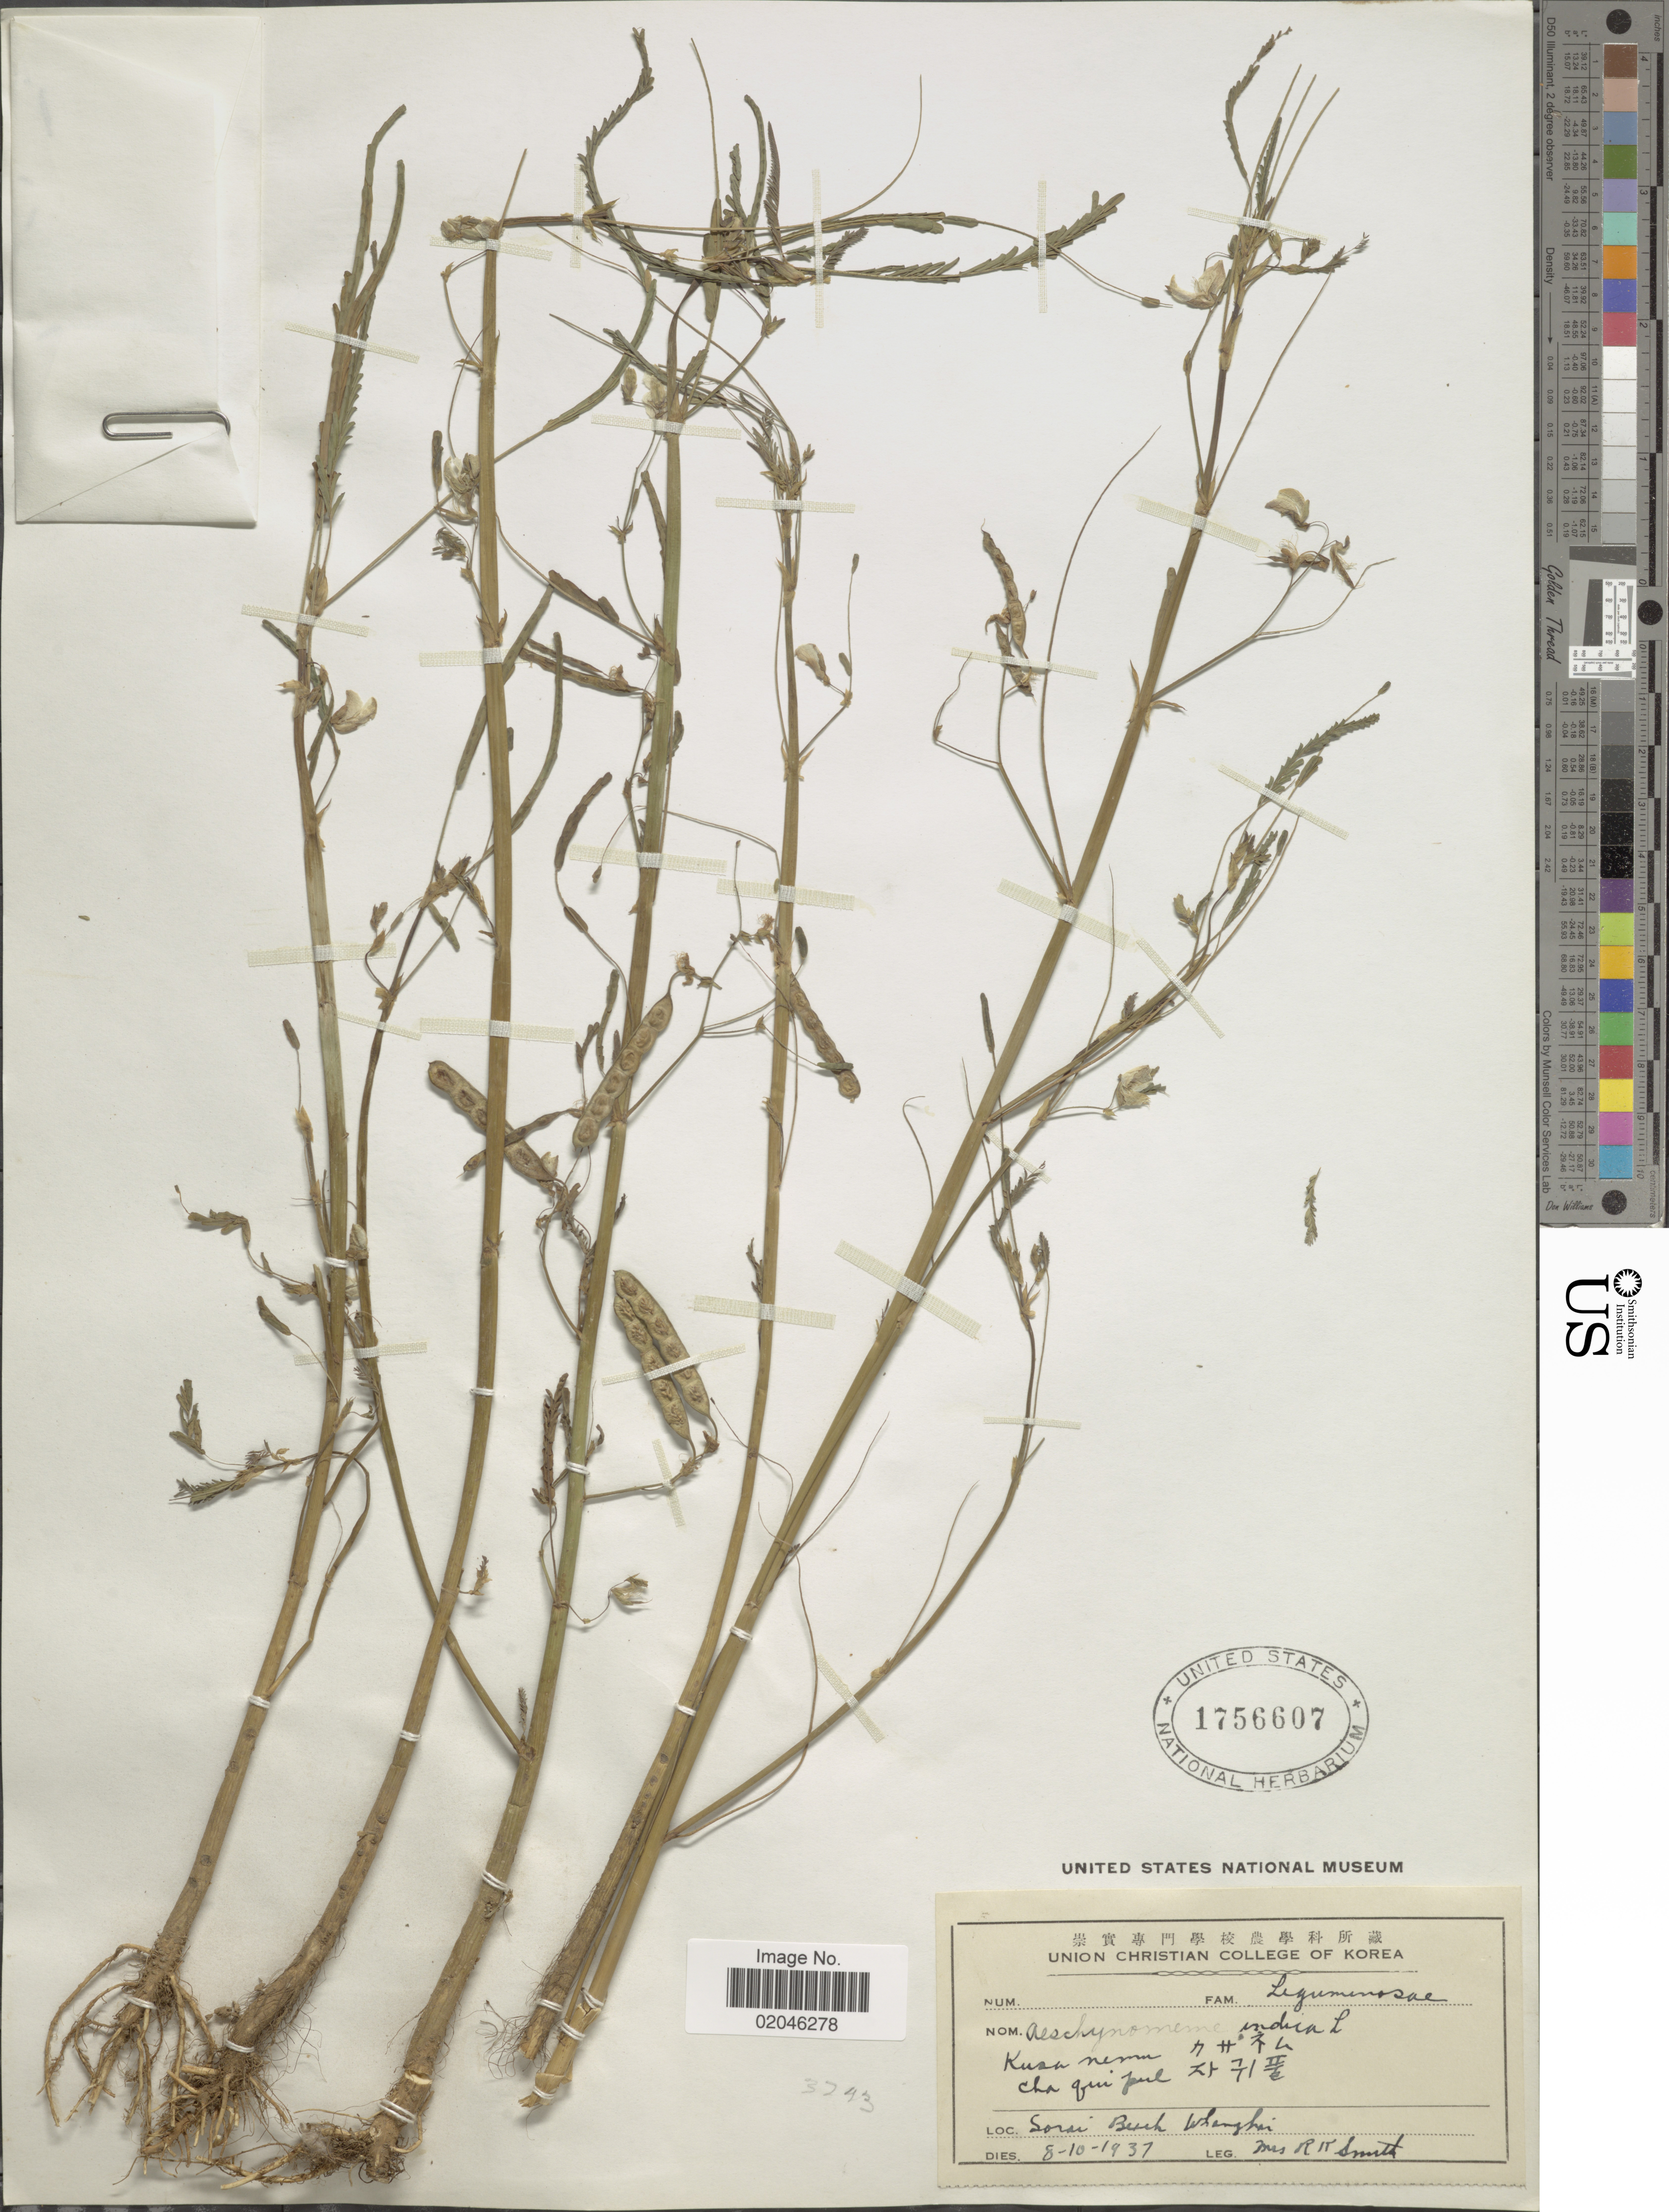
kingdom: Plantae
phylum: Tracheophyta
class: Magnoliopsida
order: Fabales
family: Fabaceae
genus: Aeschynomene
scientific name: Aeschynomene indica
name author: L.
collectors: Mrs. R. K. Smith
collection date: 1937-10-08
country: China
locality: Sorai Beach Shanghai.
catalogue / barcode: US 1756607